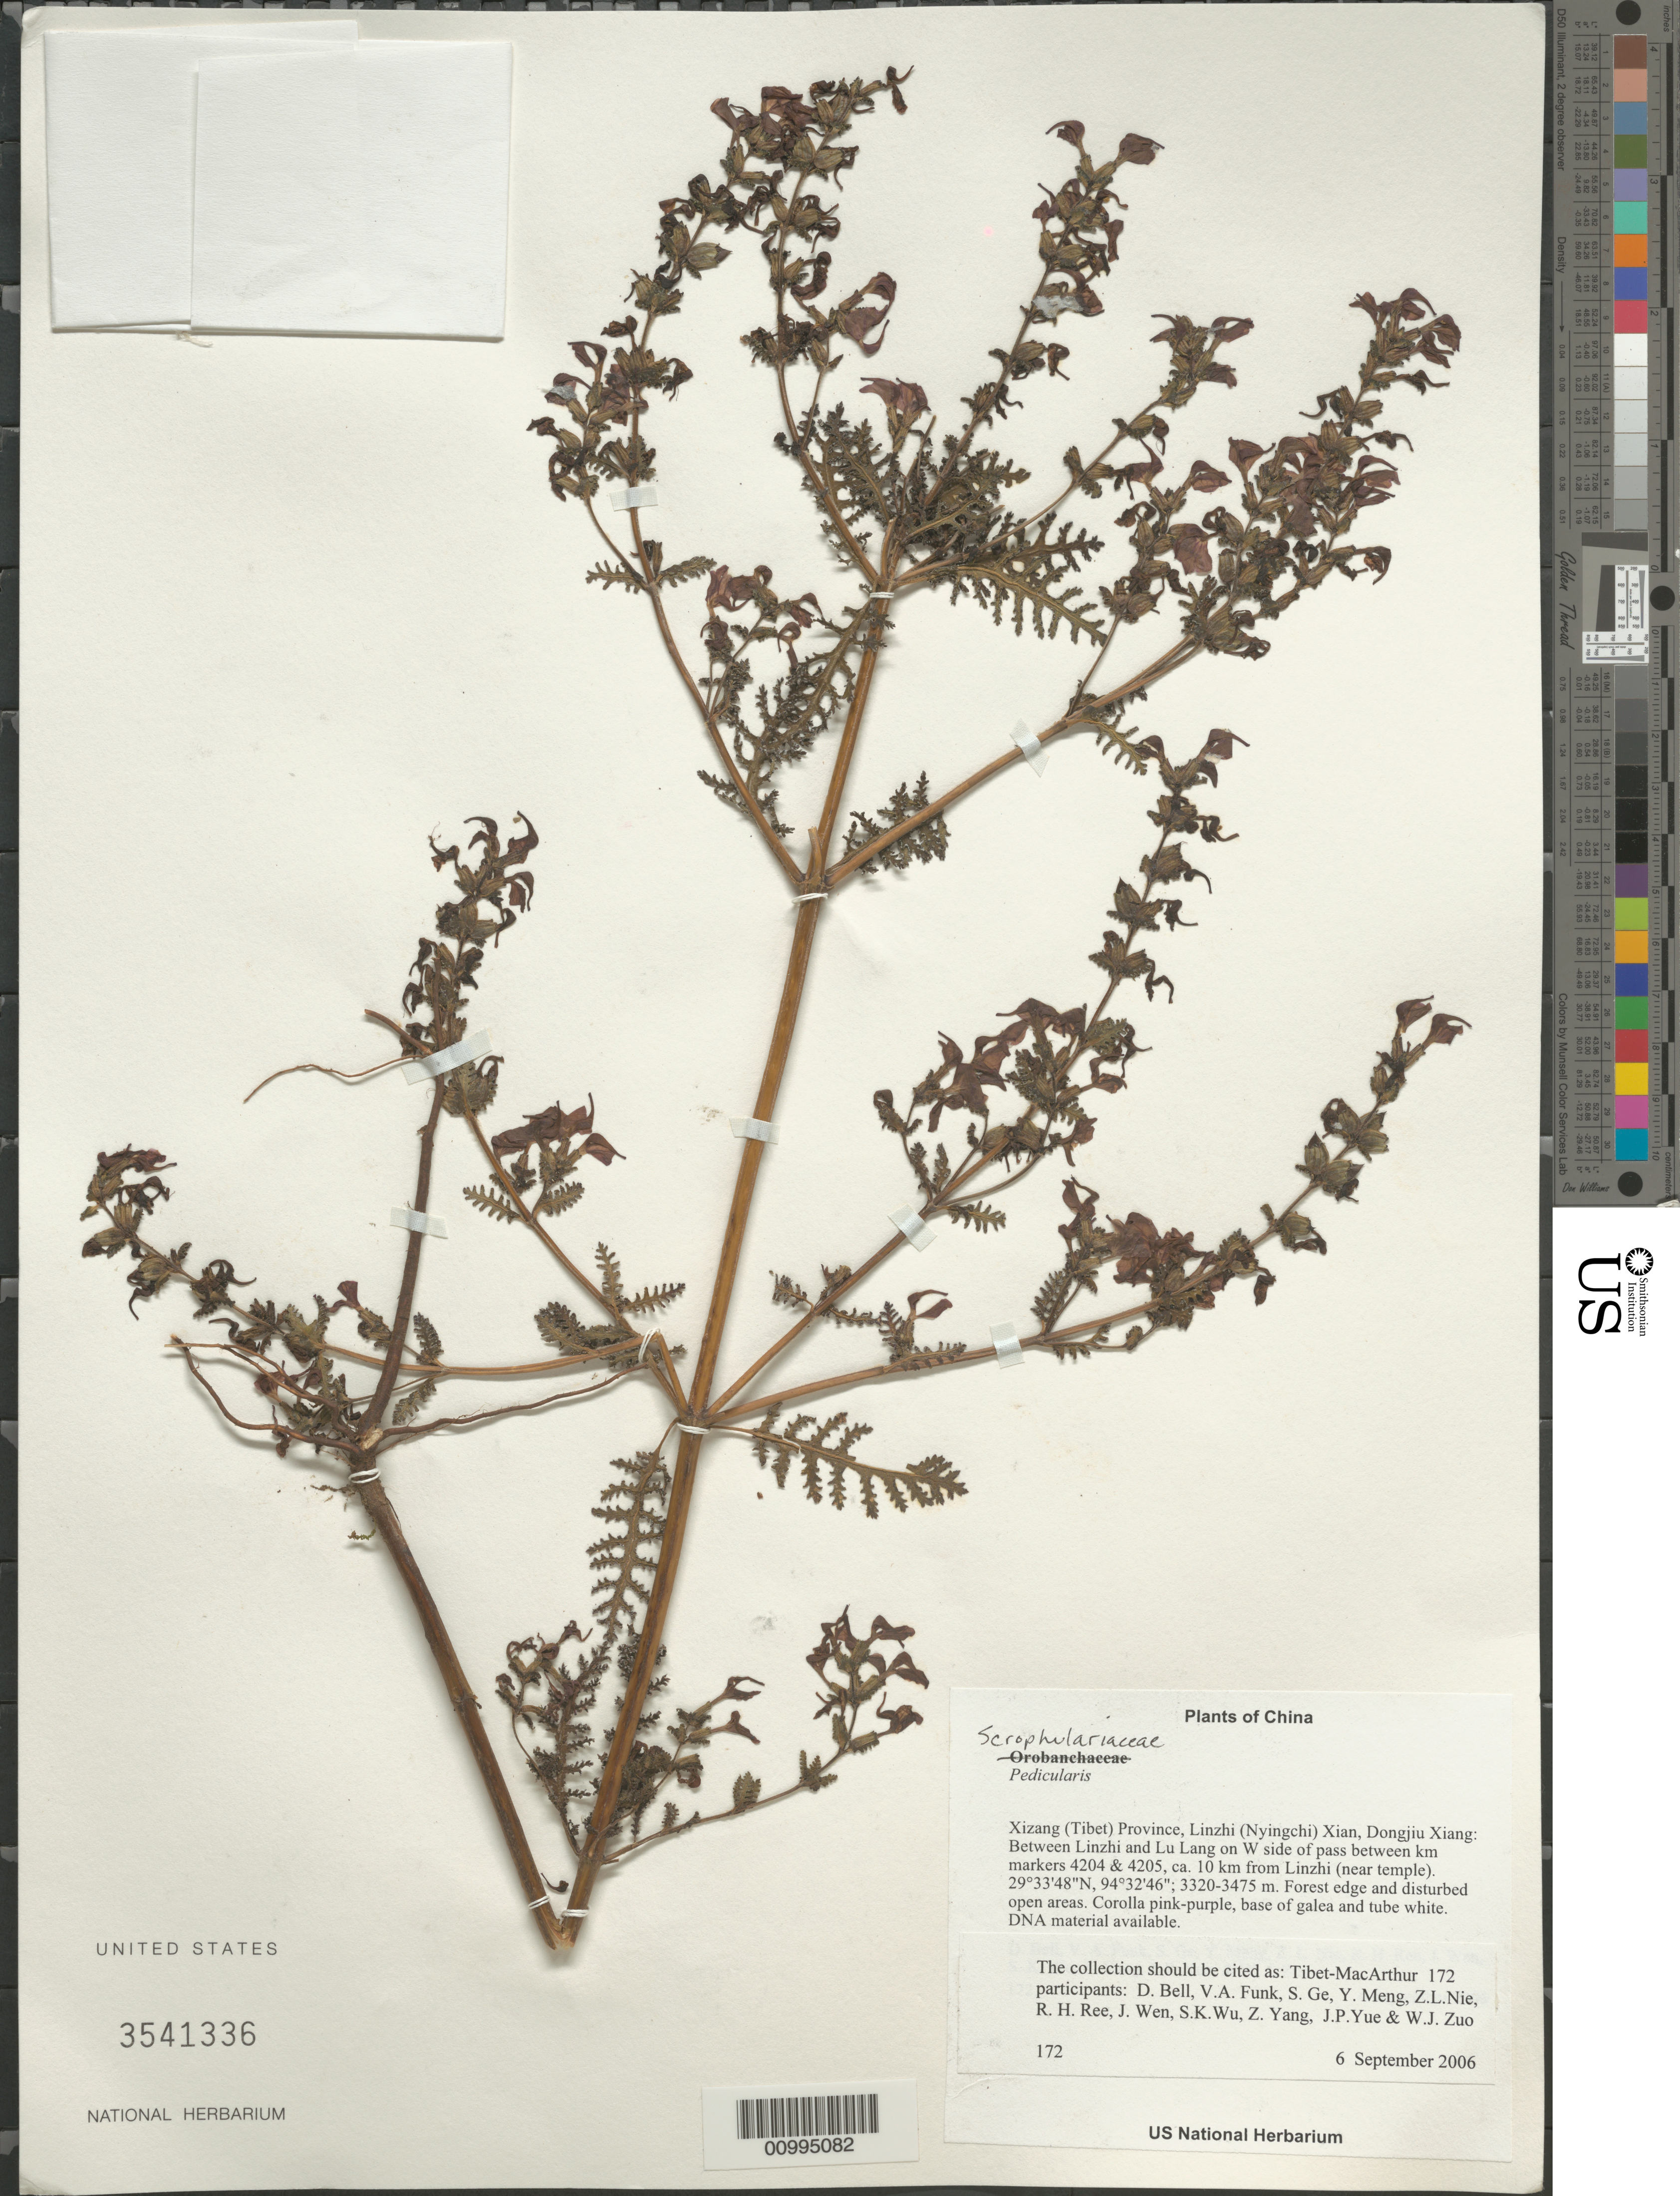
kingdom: Plantae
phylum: Tracheophyta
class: Magnoliopsida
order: Lamiales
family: Orobanchaceae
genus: Pedicularis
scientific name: Pedicularis sp.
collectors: Tibet-MacArthur, D. A. Bell, V. Funk, S. Ge, Y. Meng, Z. Nie, R. Ree, J. Wen, S. K. Wu, Z. Yang, J. Yue & W. Zuo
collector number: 172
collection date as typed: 06 Sep 2006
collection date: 2006-09-06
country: China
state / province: Xizang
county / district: Linzhi (Nyingchi) Xian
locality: Dongjiu Xiang. Between Linzhi and Lulang, ca. 10 km from Linzhi between km markers 4204-4205, near a temple.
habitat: Mixed secondary forest with Picea likiangensis, Larix griffithiana, Rhododendron, and Betula utilis. Forest edge and disturbed open areas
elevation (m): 3320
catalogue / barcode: US 3541336